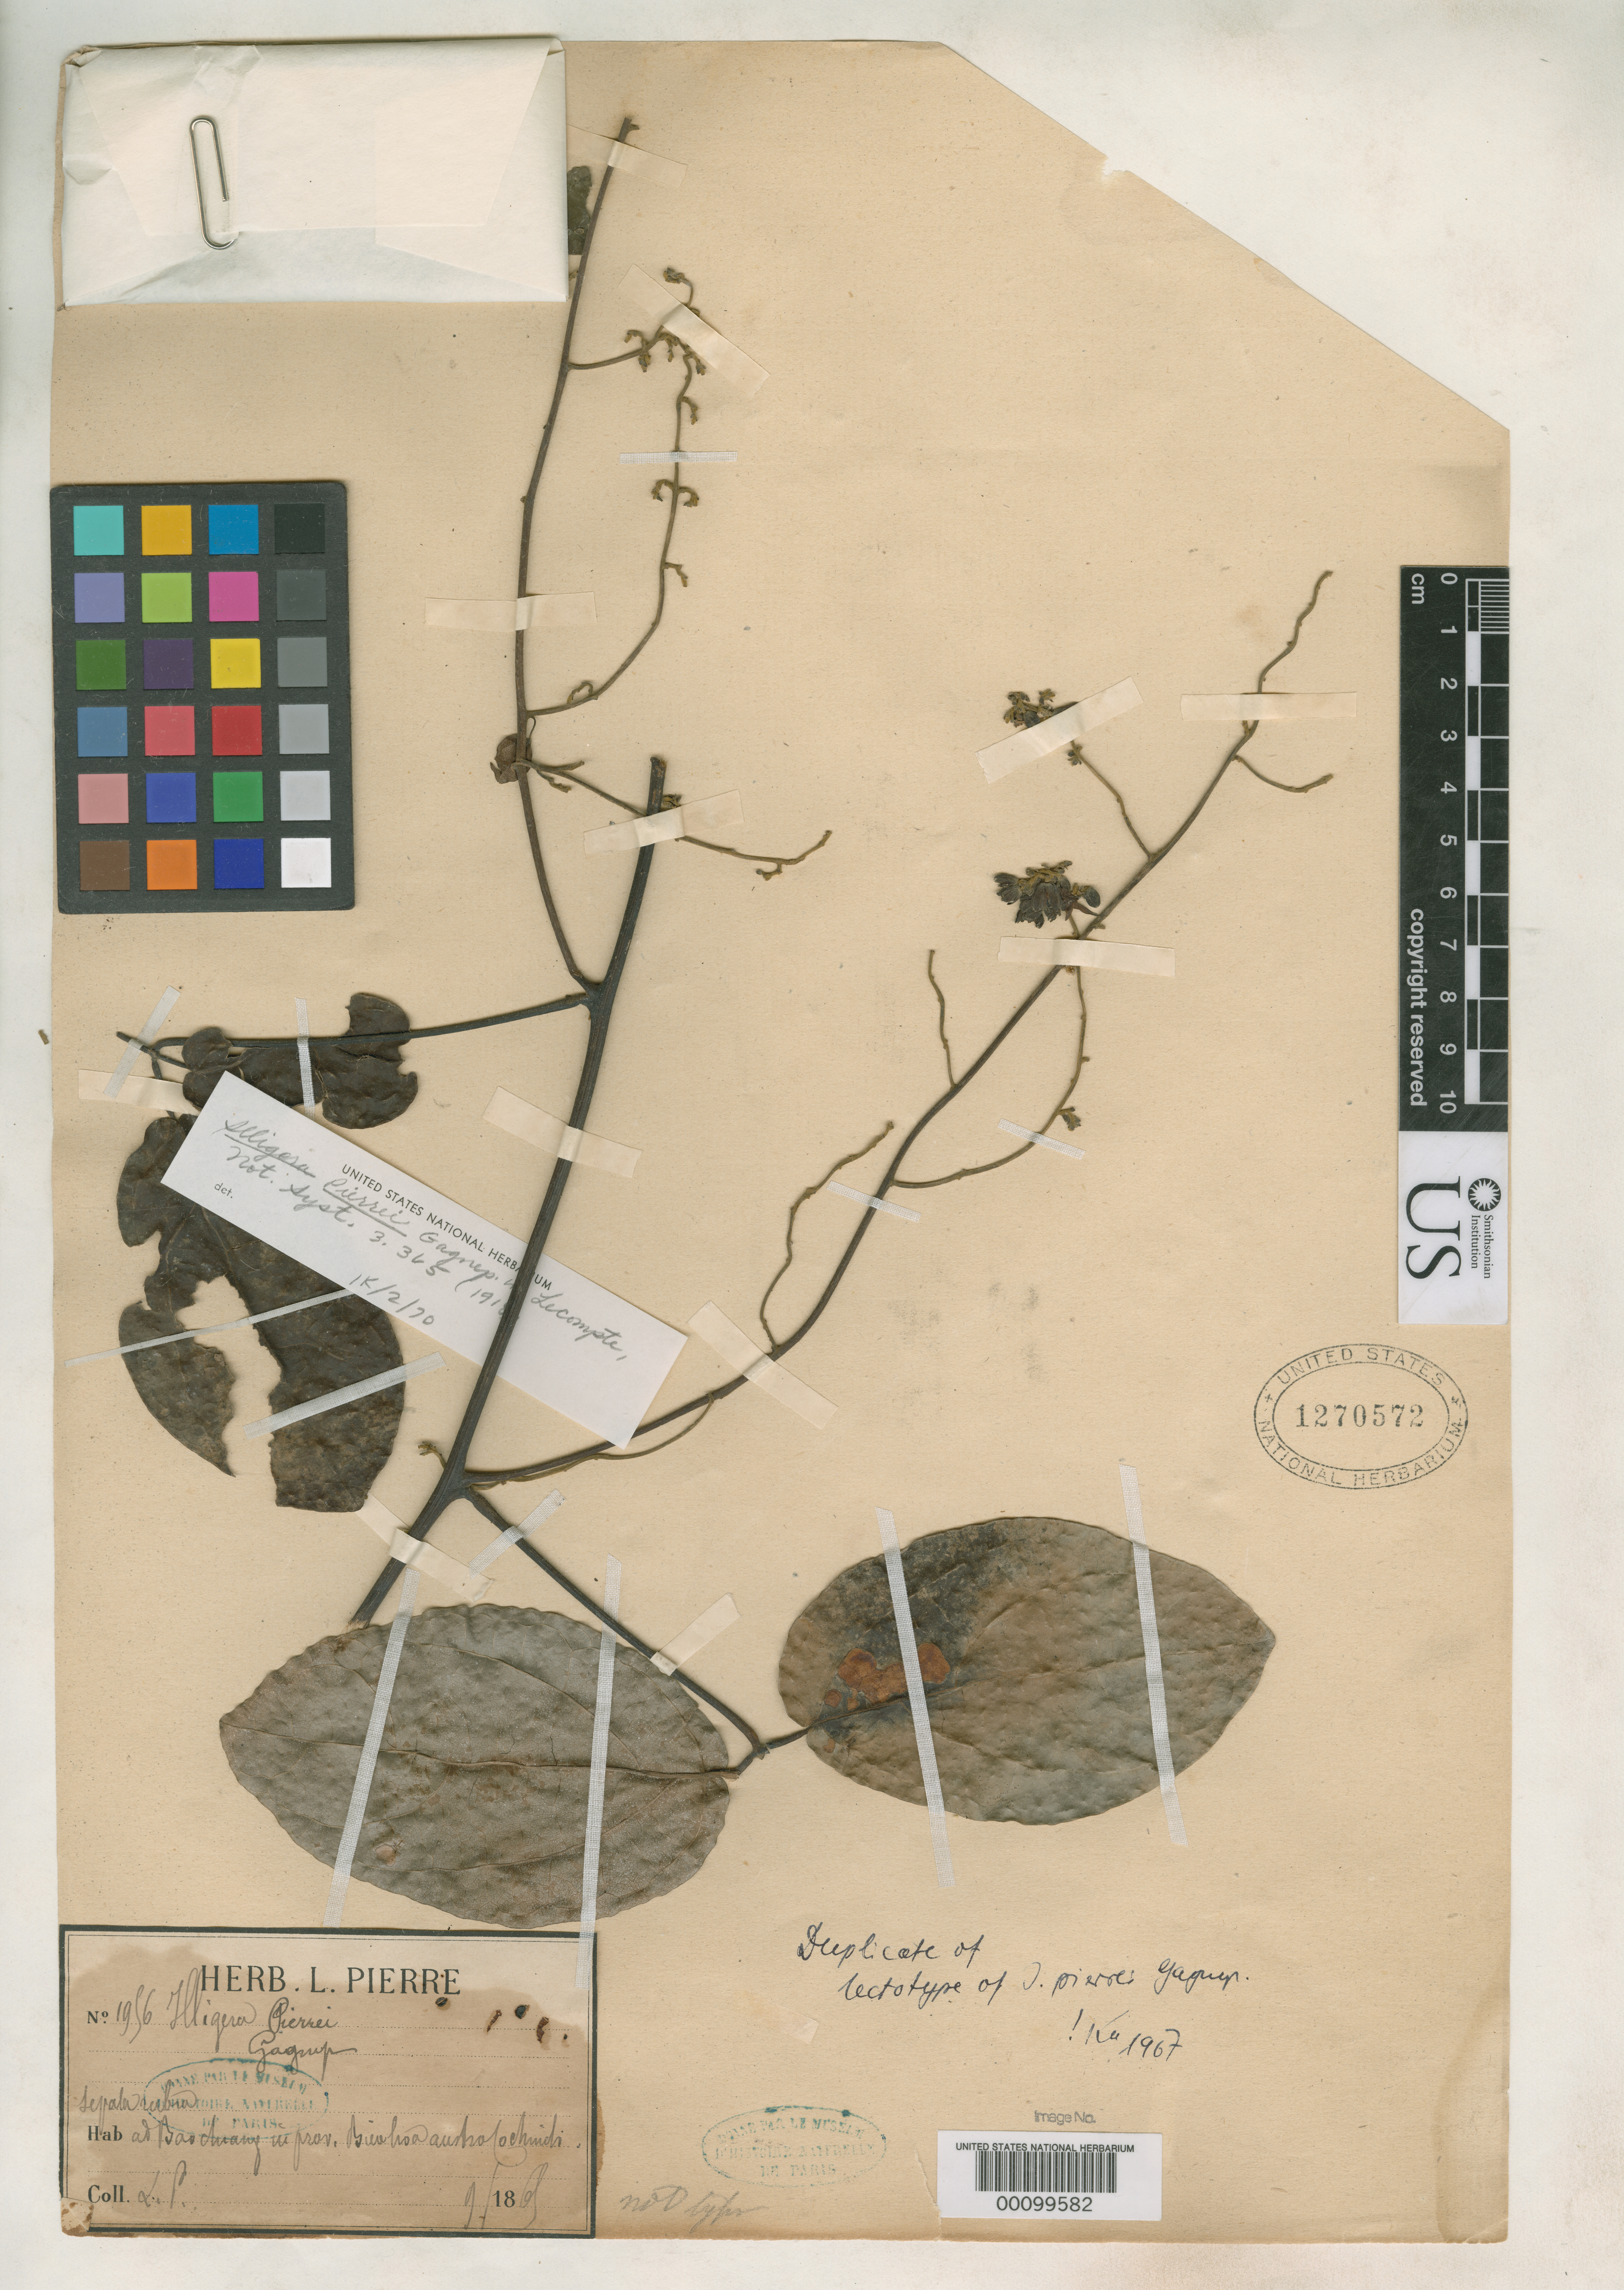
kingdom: Plantae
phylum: Tracheophyta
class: Magnoliopsida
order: Laurales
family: Hernandiaceae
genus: Illigera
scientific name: Illigera pierrei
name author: Gagnep.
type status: Isolectotype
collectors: J. Pierre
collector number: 1956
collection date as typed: Sep 1865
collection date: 1865-09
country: Vietnam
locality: Ad Baochiang in prov. Bienhoa austro Cochinch.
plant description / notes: Collection number cited as 1056 in protologue (and with 2 localities).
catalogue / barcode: US 1270572